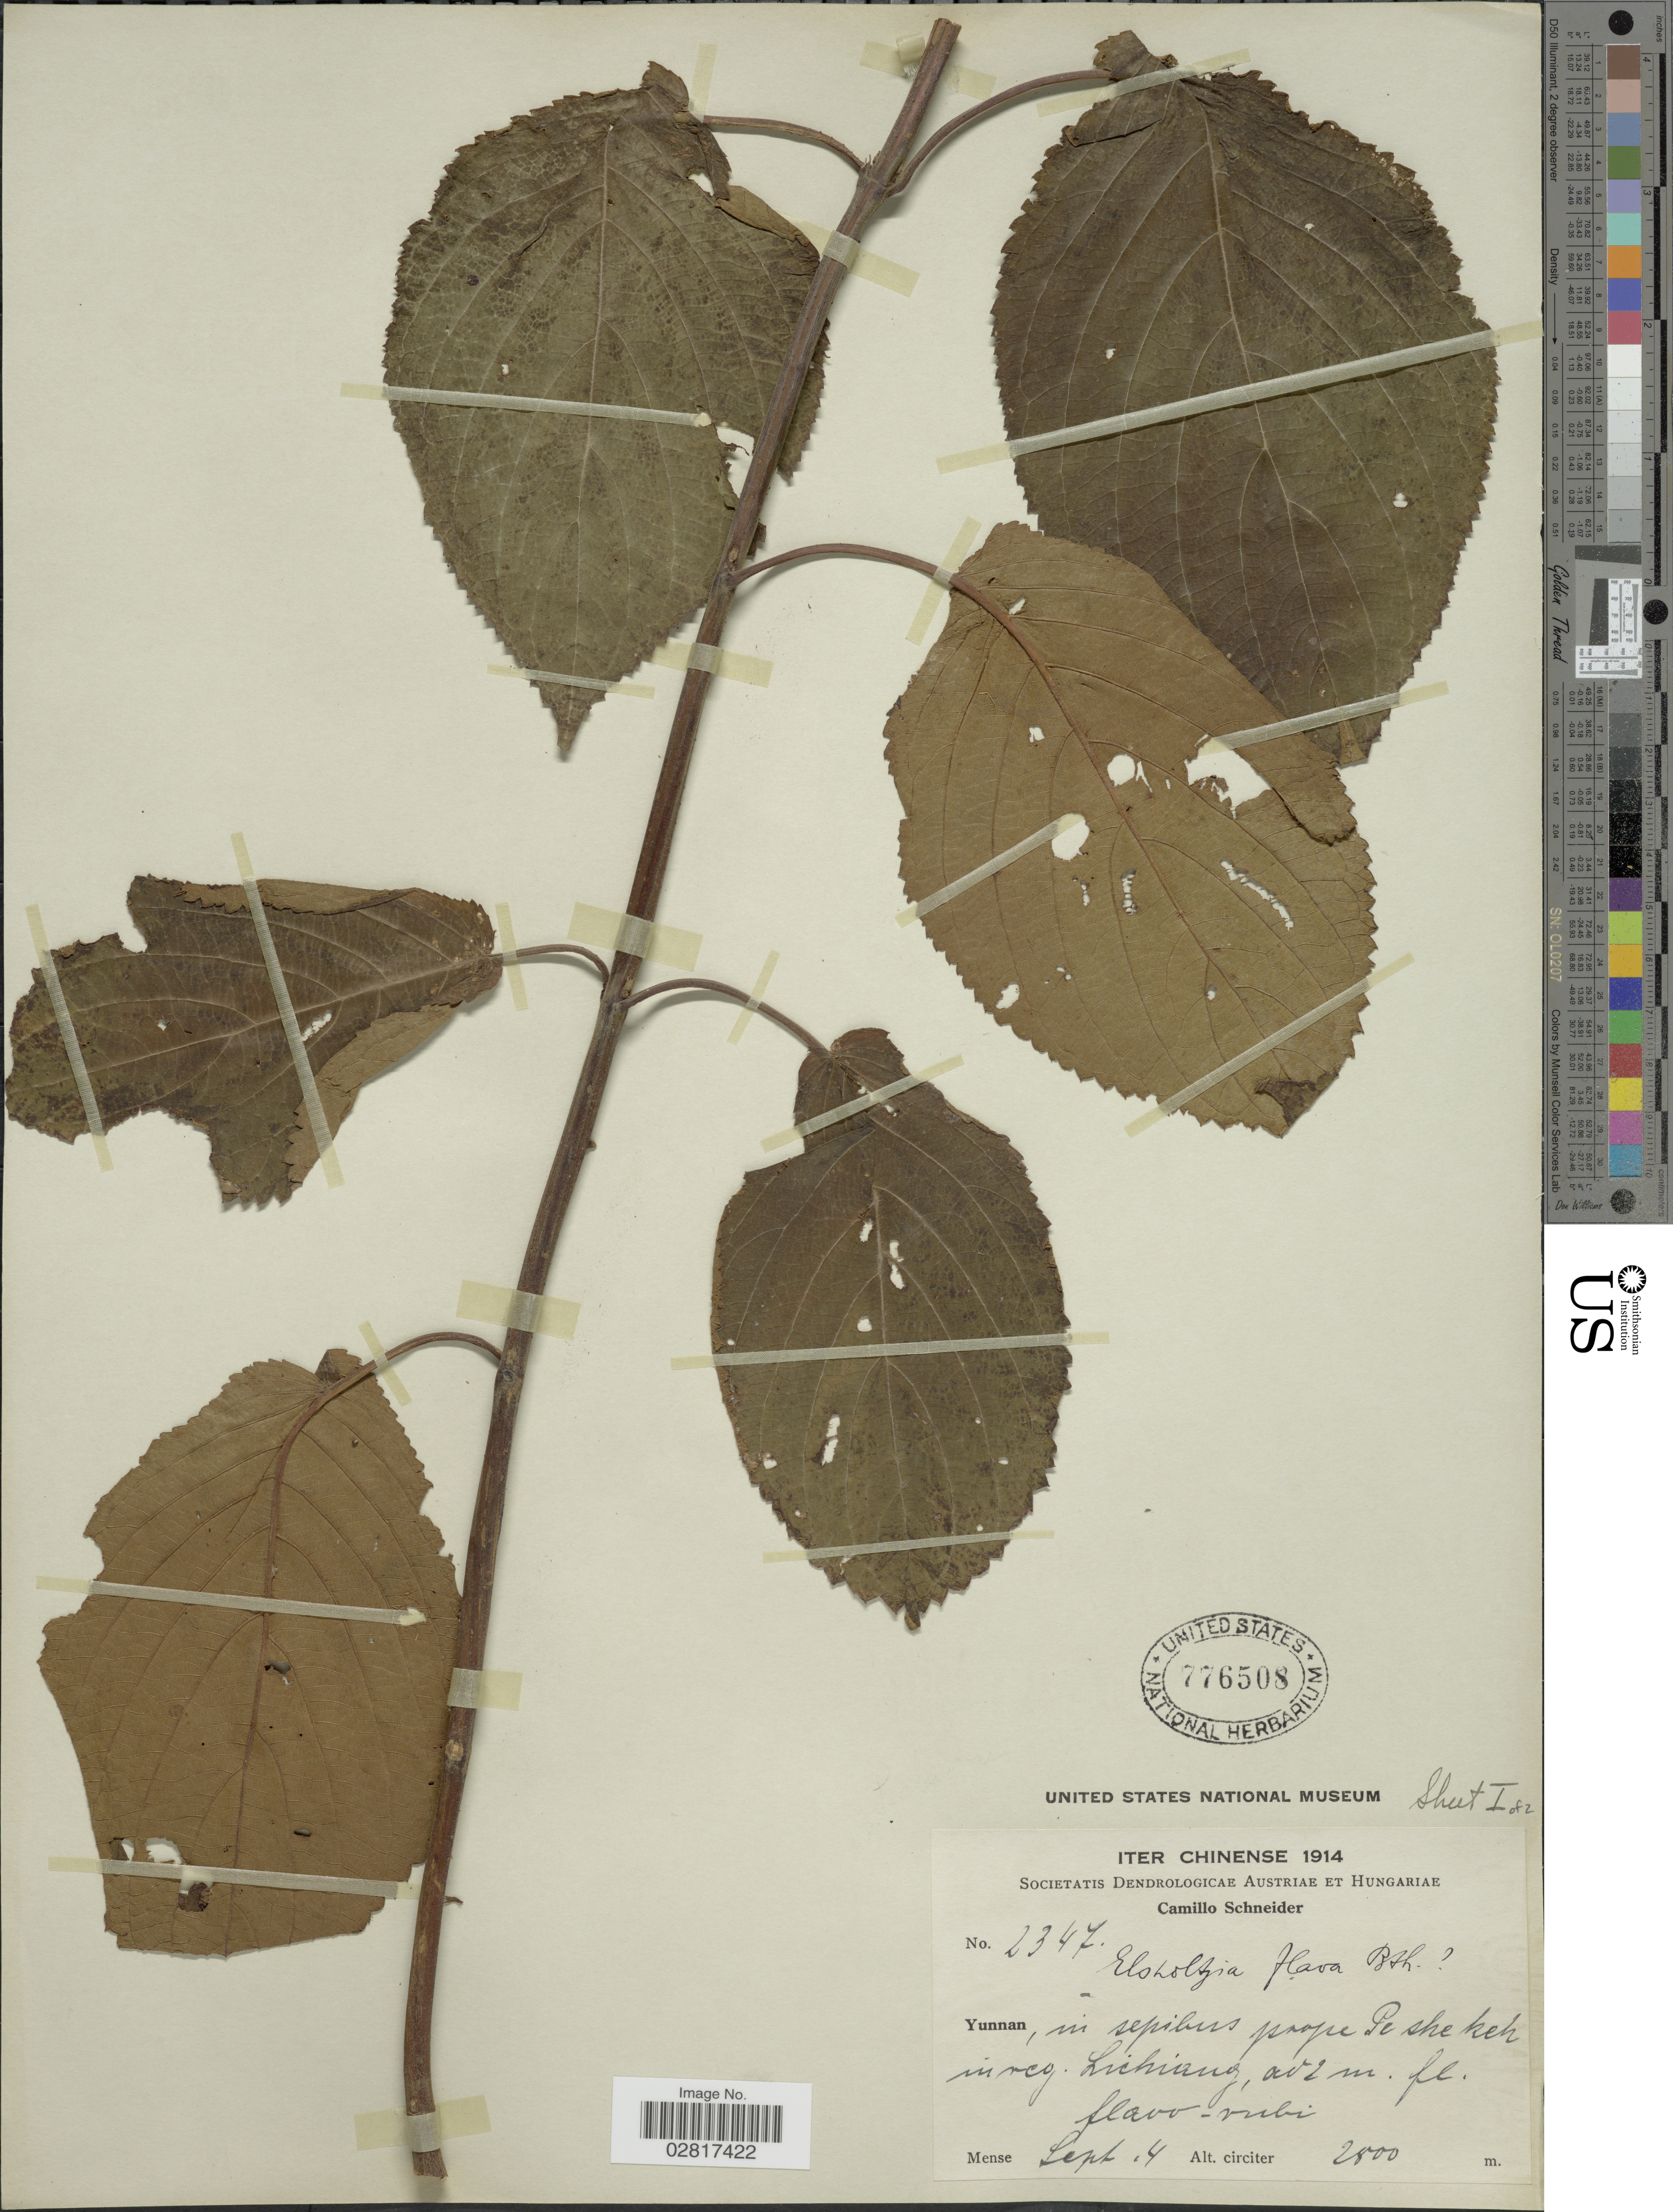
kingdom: Plantae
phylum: Tracheophyta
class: Magnoliopsida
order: Lamiales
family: Lamiaceae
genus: Elsholtzia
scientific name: Elsholtzia flava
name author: (Benth.) Benth.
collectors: C. K. Schneider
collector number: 2347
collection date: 1914-09-04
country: China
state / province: Yunnan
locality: In sepibus prope Peshekeh on veg.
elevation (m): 2800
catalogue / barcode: US 776508